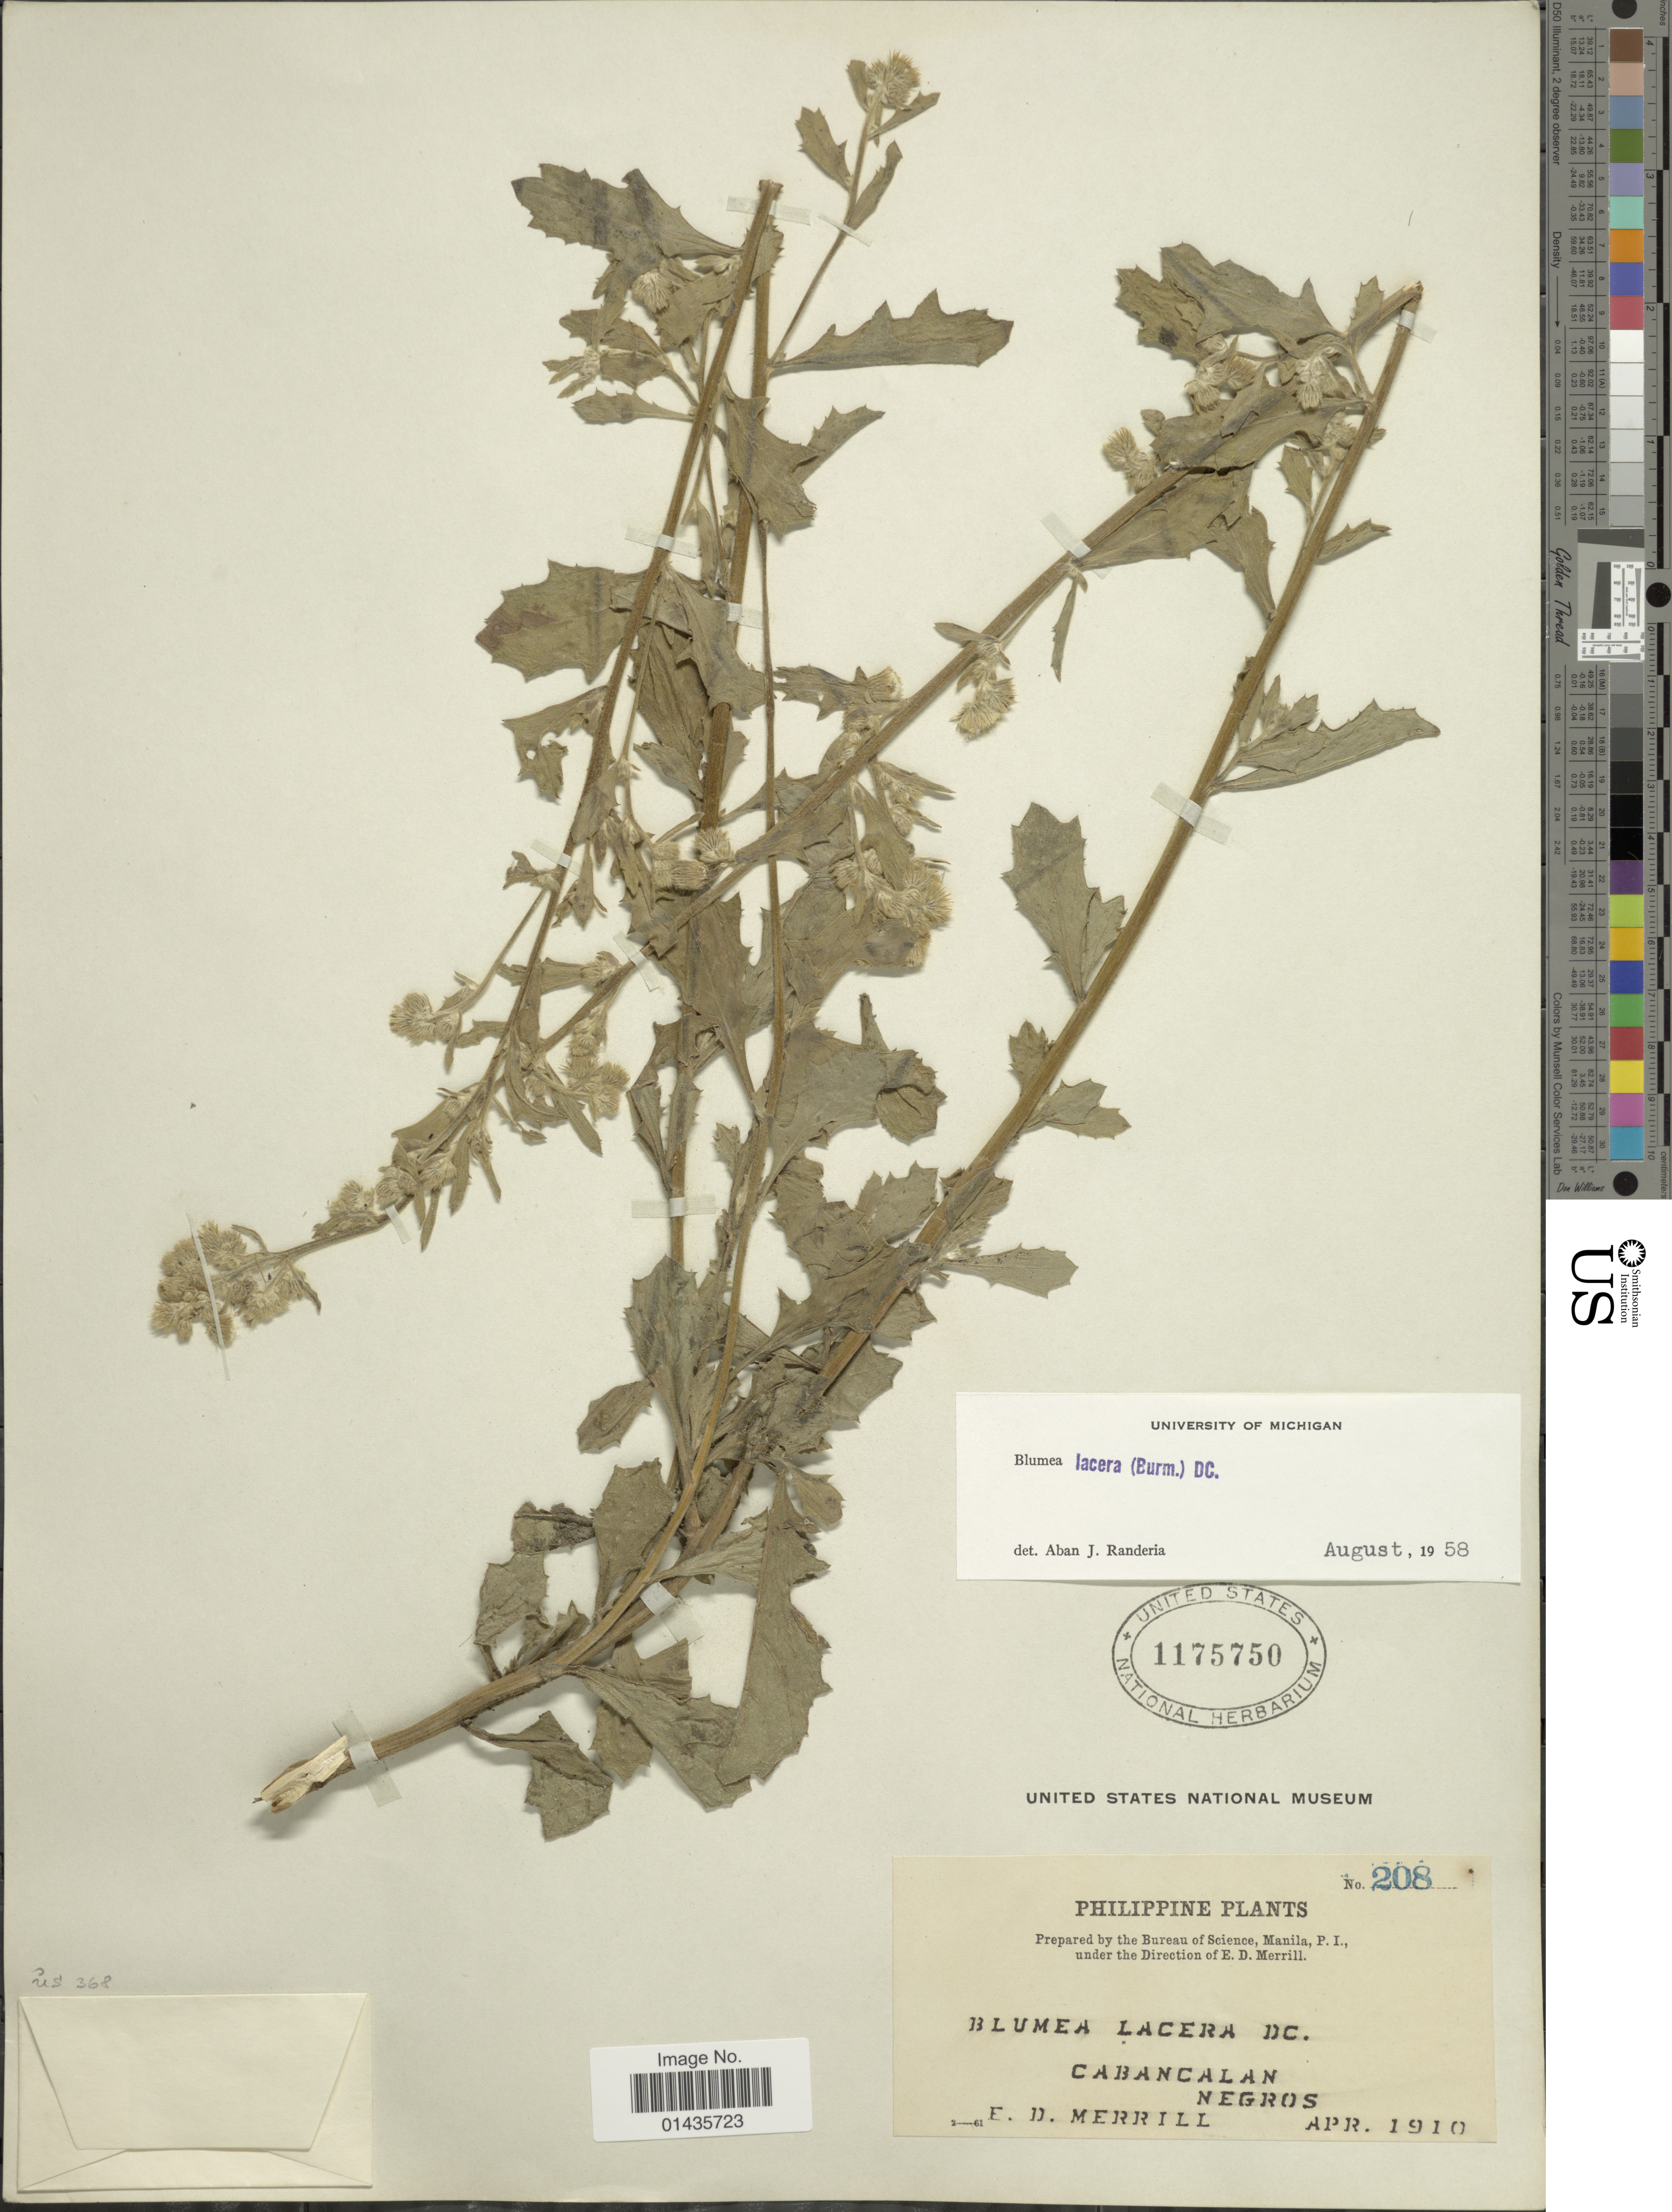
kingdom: Plantae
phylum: Tracheophyta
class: Magnoliopsida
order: Asterales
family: Asteraceae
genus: Blumea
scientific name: Blumea lacera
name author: (Roxb.) DC.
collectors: E. D. Merrill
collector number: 208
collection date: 1910-04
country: Philippines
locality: Cabancalan, Negros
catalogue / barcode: US 1175750